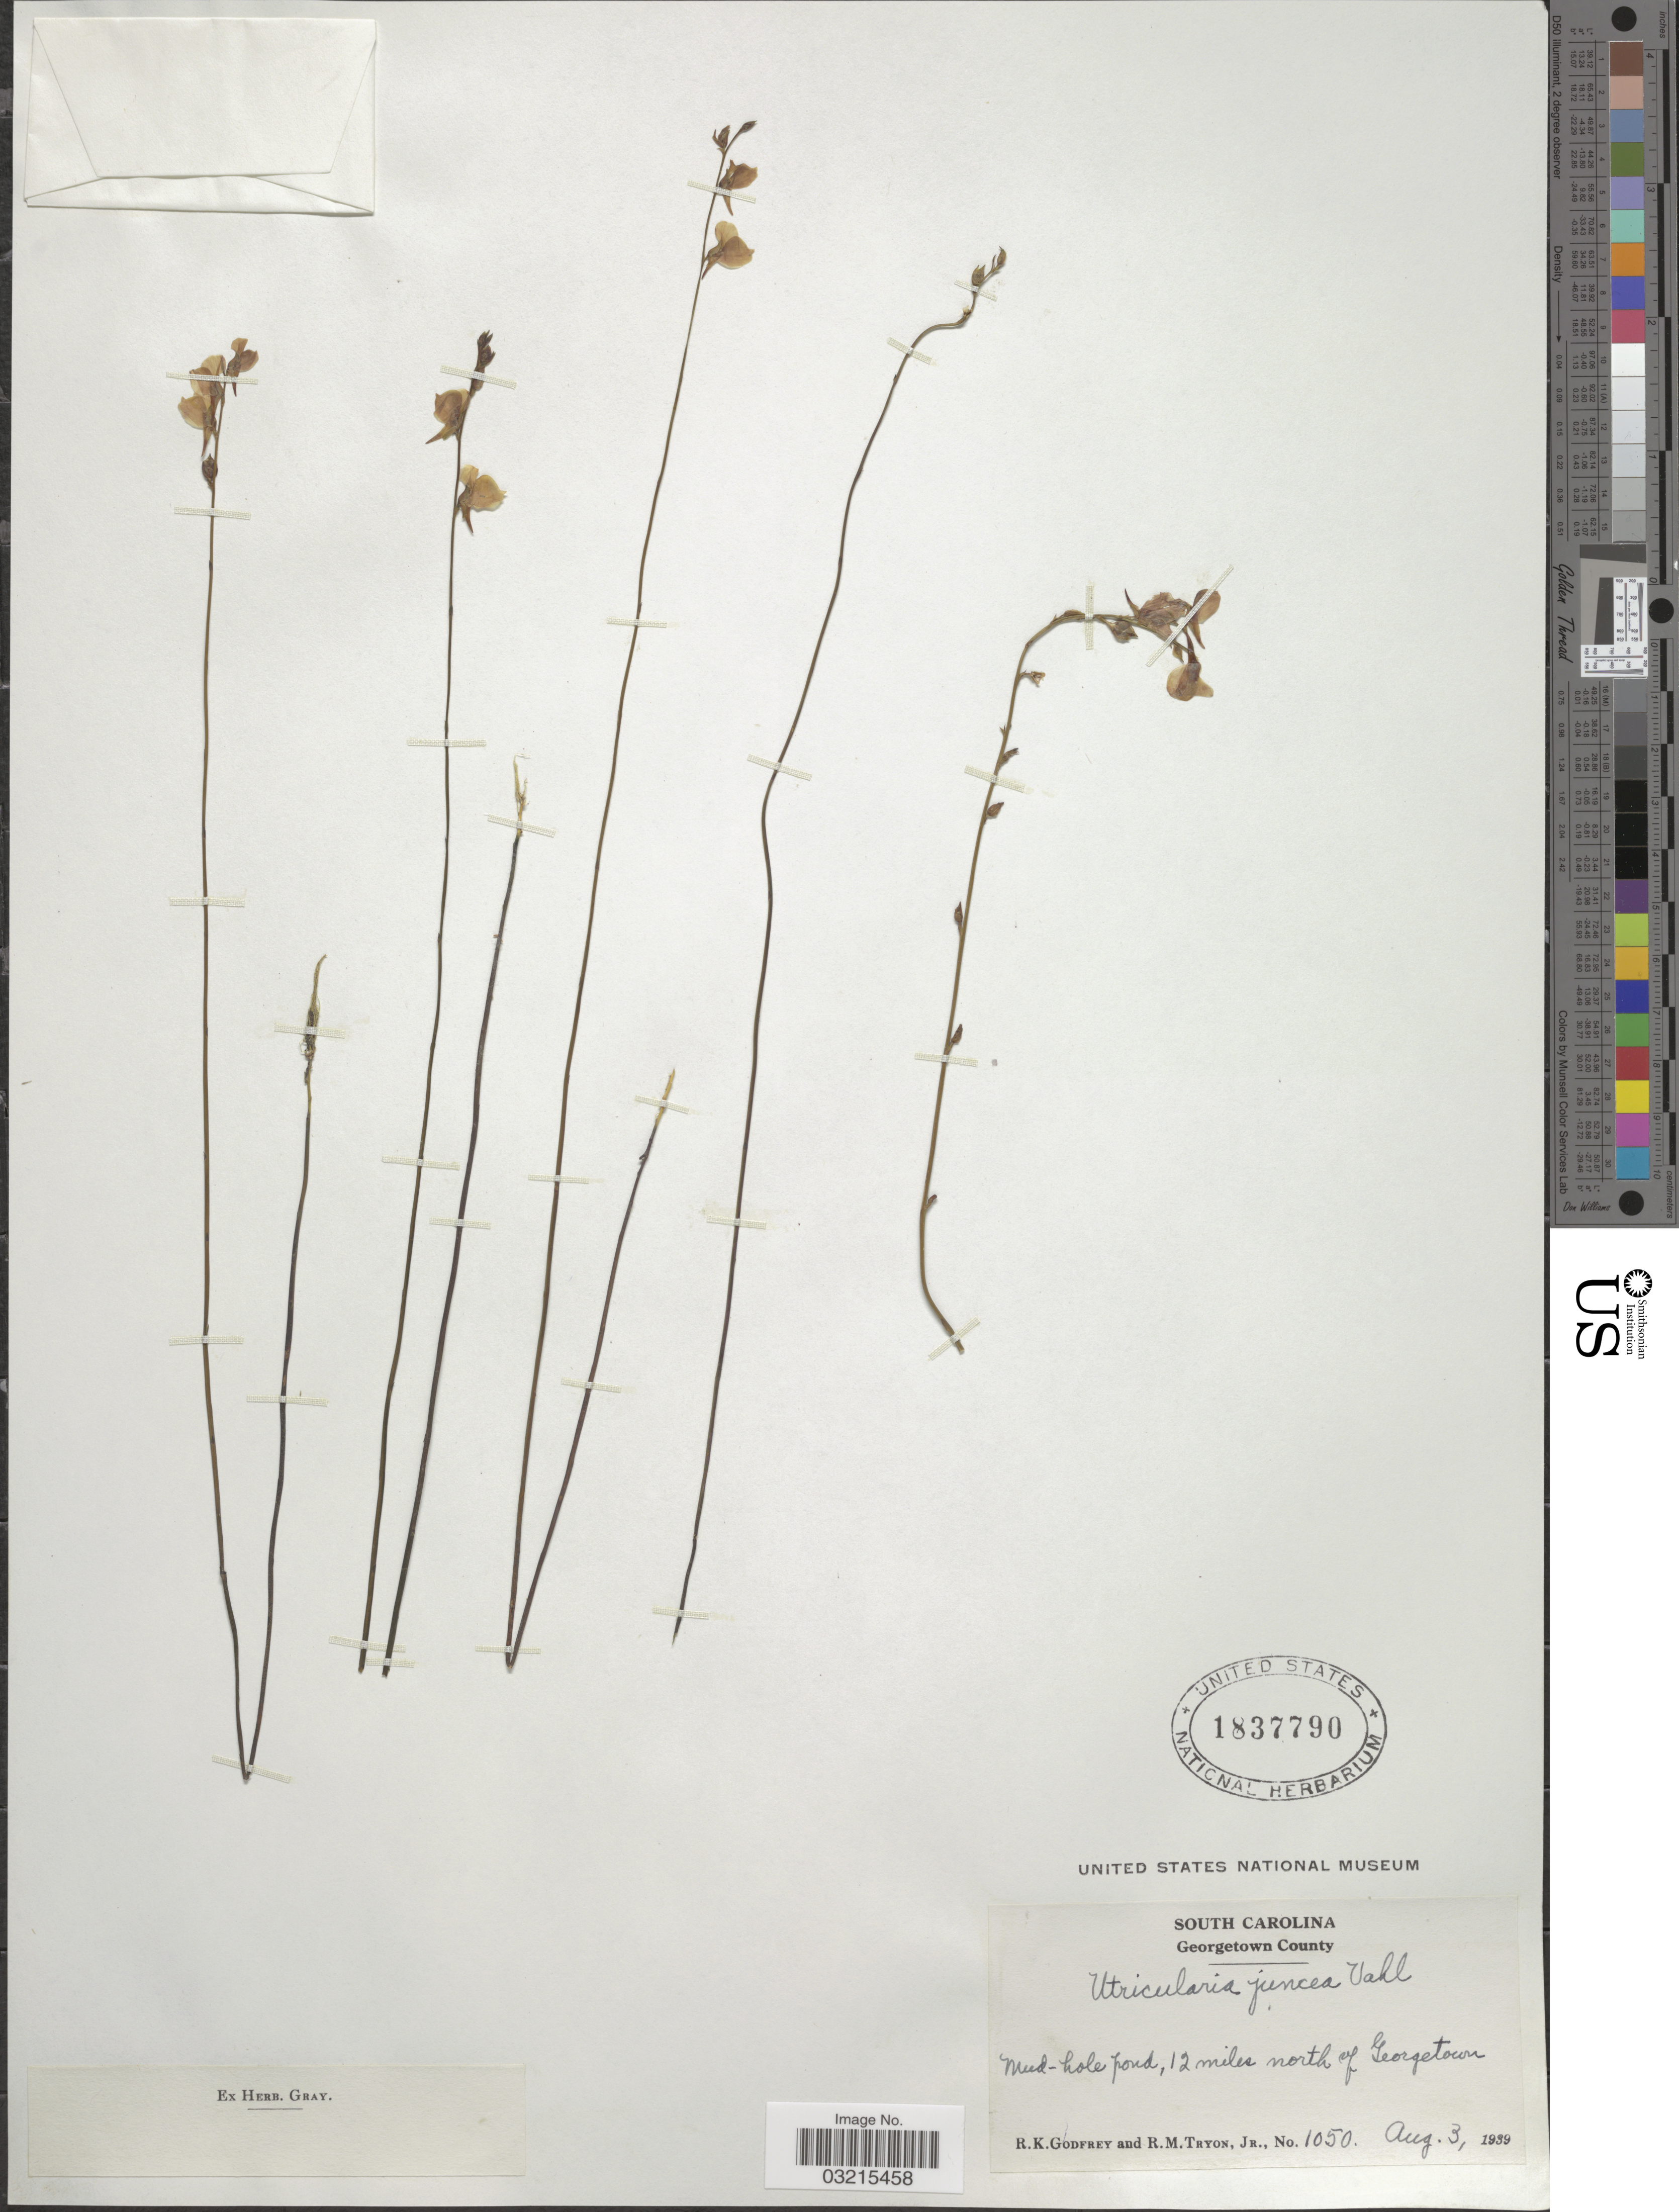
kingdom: Plantae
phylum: Tracheophyta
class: Magnoliopsida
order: Lamiales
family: Lentibulariaceae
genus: Utricularia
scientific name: Utricularia juncea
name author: Vahl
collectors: R. K. Godfrey & R. Tryon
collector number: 1050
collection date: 1939-08-03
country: United States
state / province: South Carolina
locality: Georgetown County. Mud-hole pond, 12 miles north of Georgetown.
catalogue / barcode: US 1837790